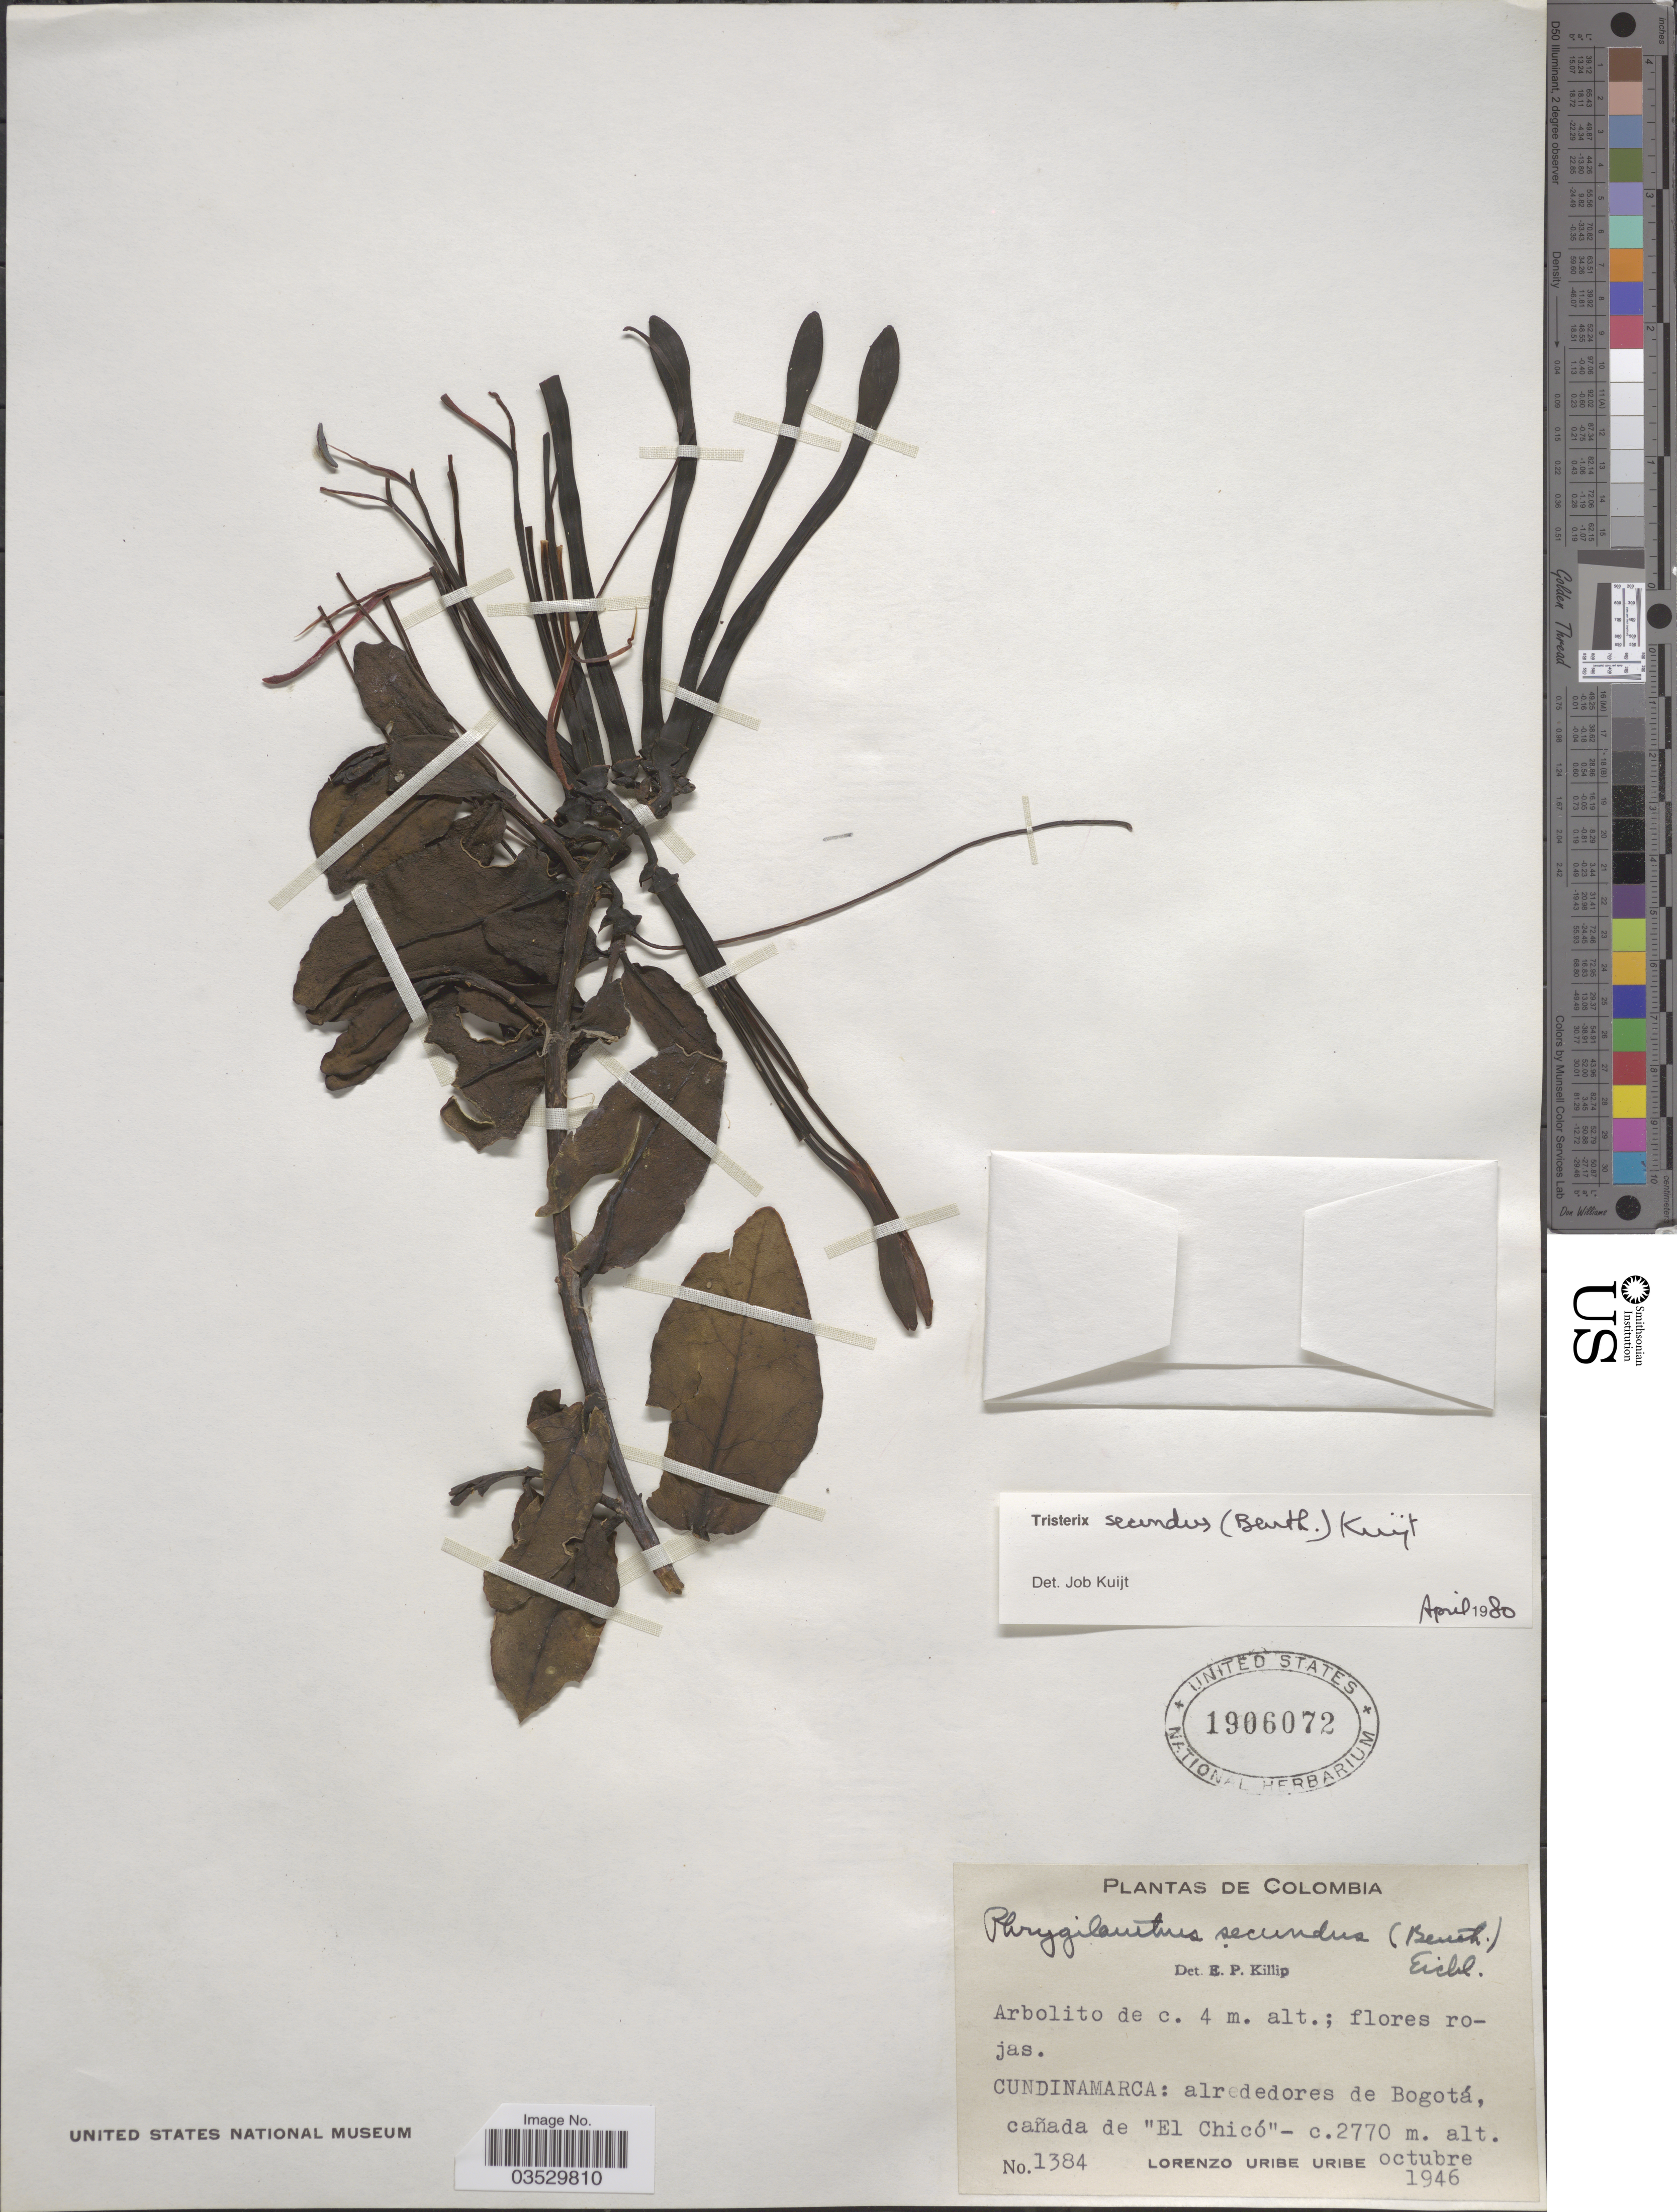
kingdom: Plantae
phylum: Tracheophyta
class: Magnoliopsida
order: Santalales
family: Loranthaceae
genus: Tristerix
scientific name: Tristerix secundus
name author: (Benth.) Kuijt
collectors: L. Uribe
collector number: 1384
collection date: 1946-10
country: Colombia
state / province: Cundinamarca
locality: Alrededores de Bogotá, cañada de "El Chicó".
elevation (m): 2770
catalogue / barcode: US 1906072